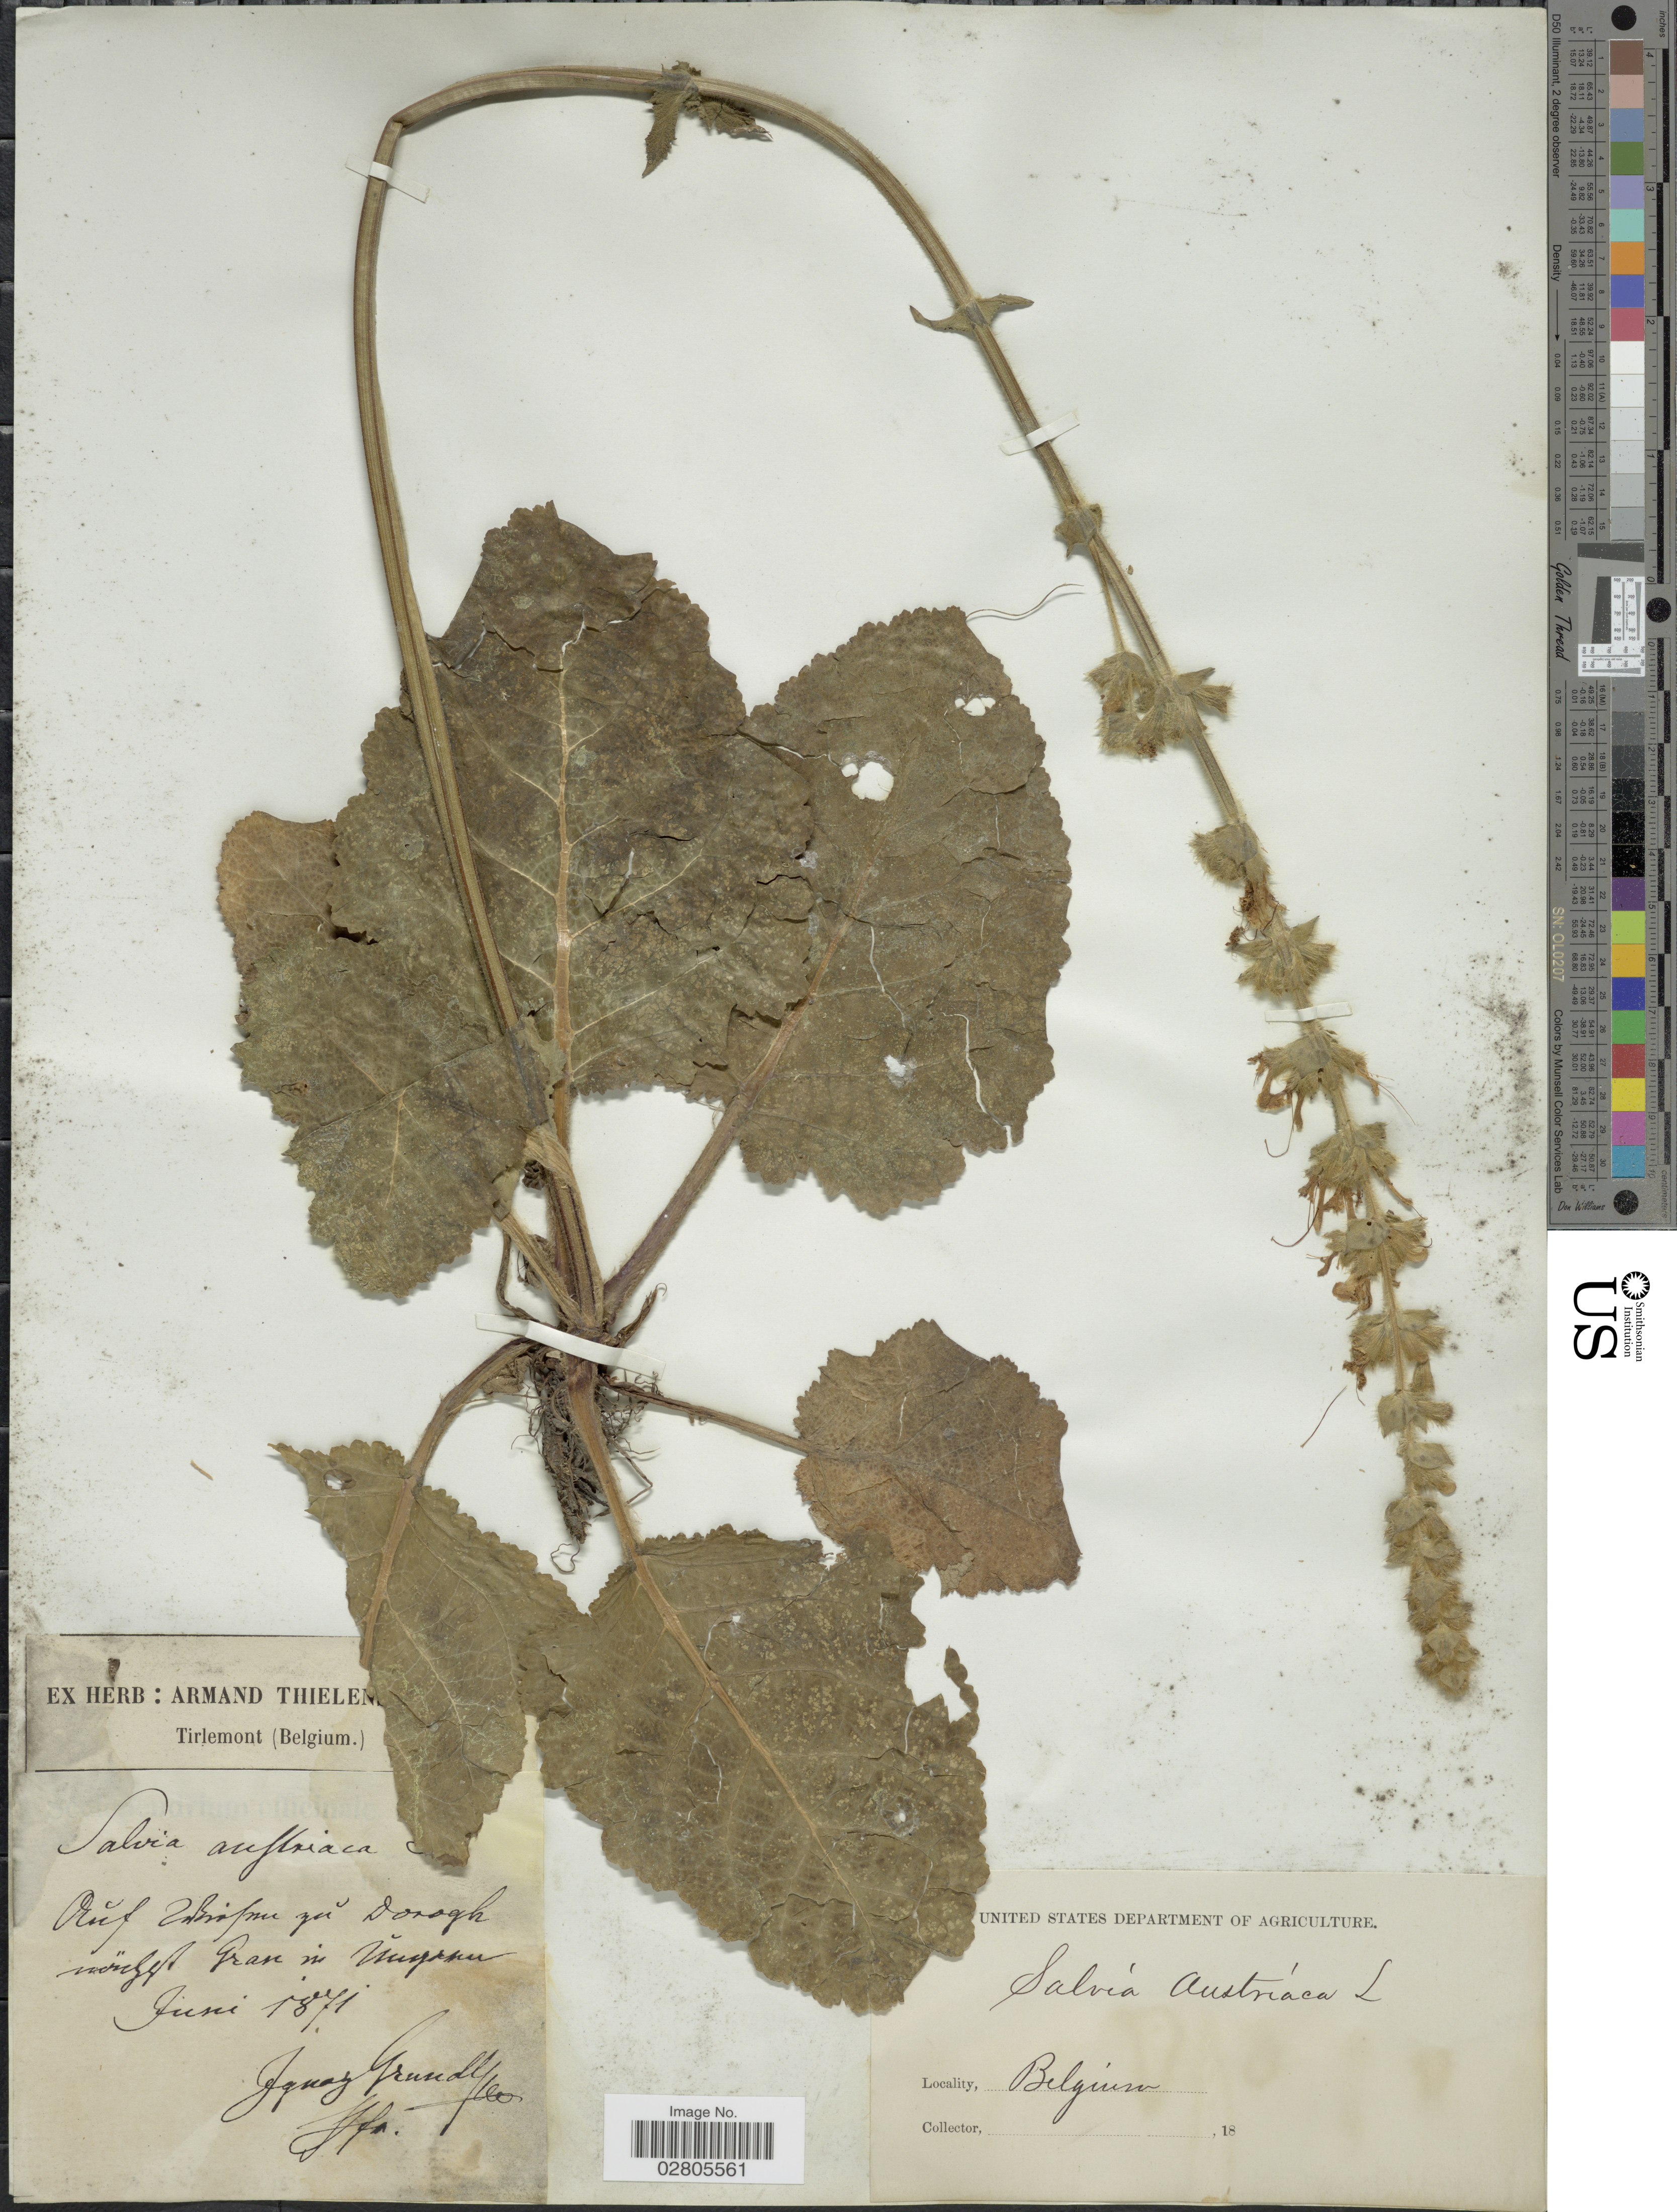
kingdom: Plantae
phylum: Tracheophyta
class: Magnoliopsida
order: Lamiales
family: Lamiaceae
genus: Salvia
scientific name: Salvia austriaca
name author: Jacq.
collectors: I. Grundl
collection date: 1871-06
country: Belgium